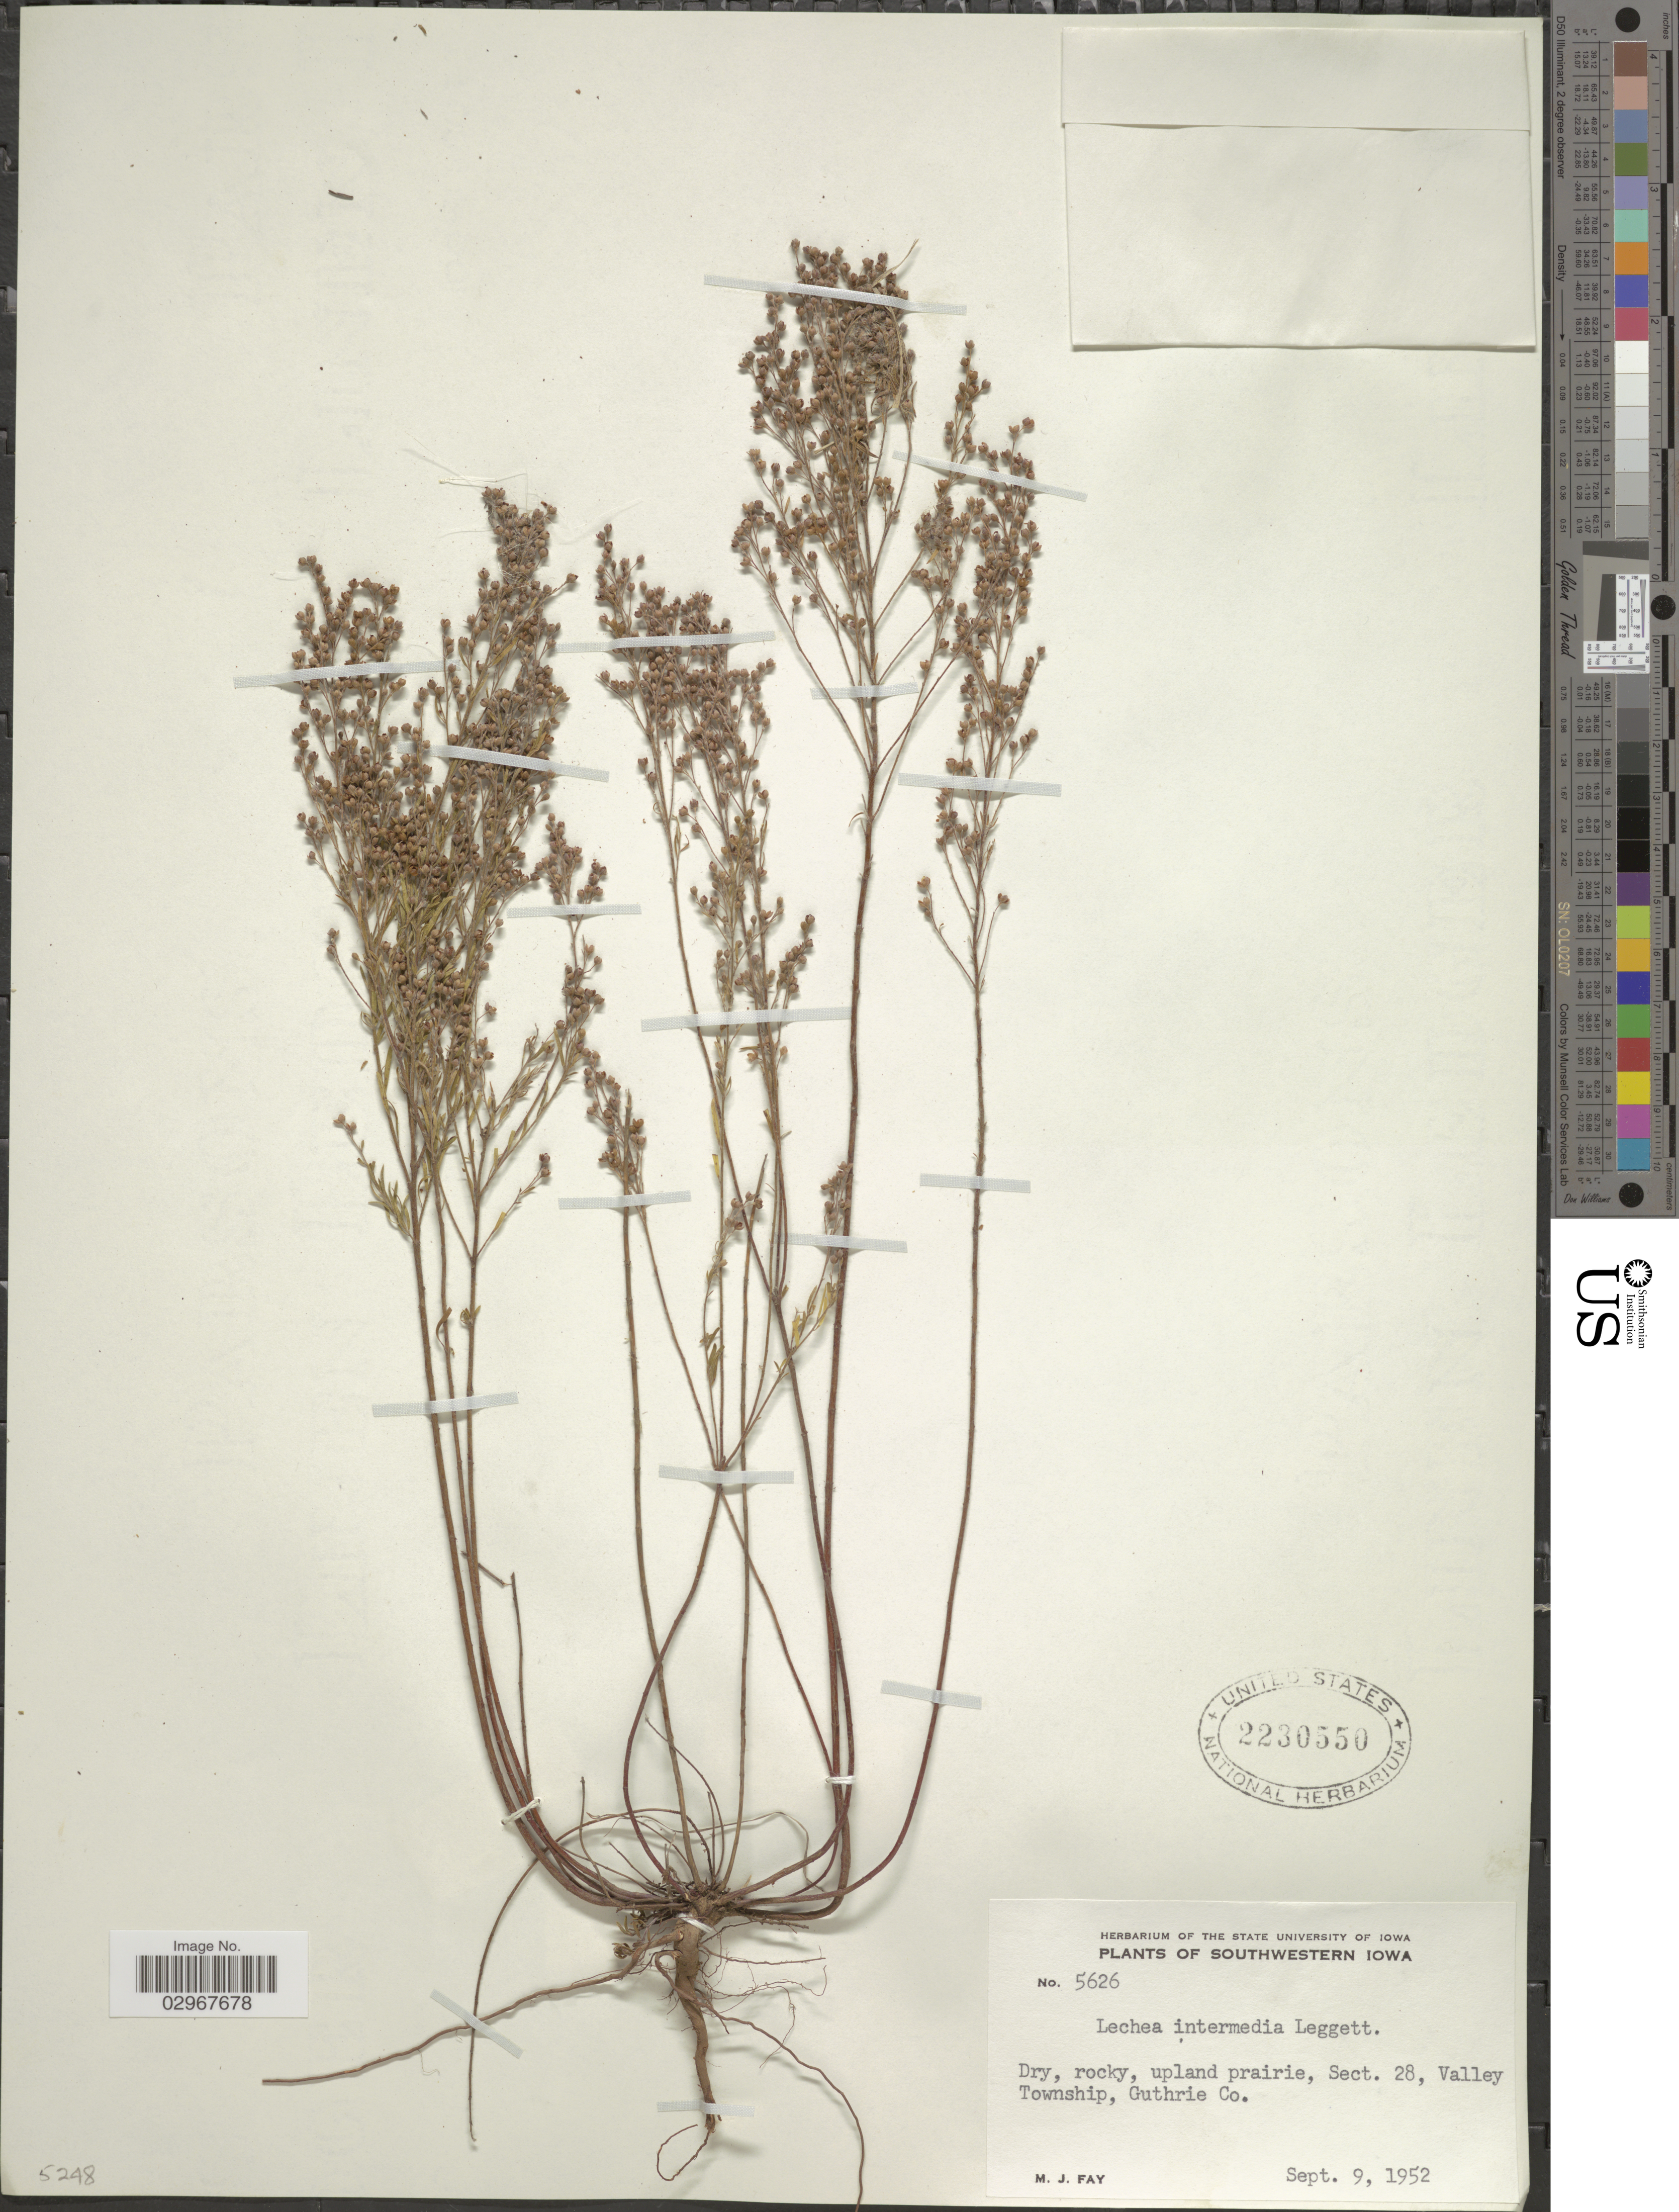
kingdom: Plantae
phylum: Tracheophyta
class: Magnoliopsida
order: Malvales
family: Cistaceae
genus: Lechea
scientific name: Lechea intermedia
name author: Legg. ex Britton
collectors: M. Fay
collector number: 5626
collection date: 1952-09-09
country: United States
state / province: Iowa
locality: Southwestern Iowa. Sect. 28, Valley Township, Guthrie Co.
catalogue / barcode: US 2230550